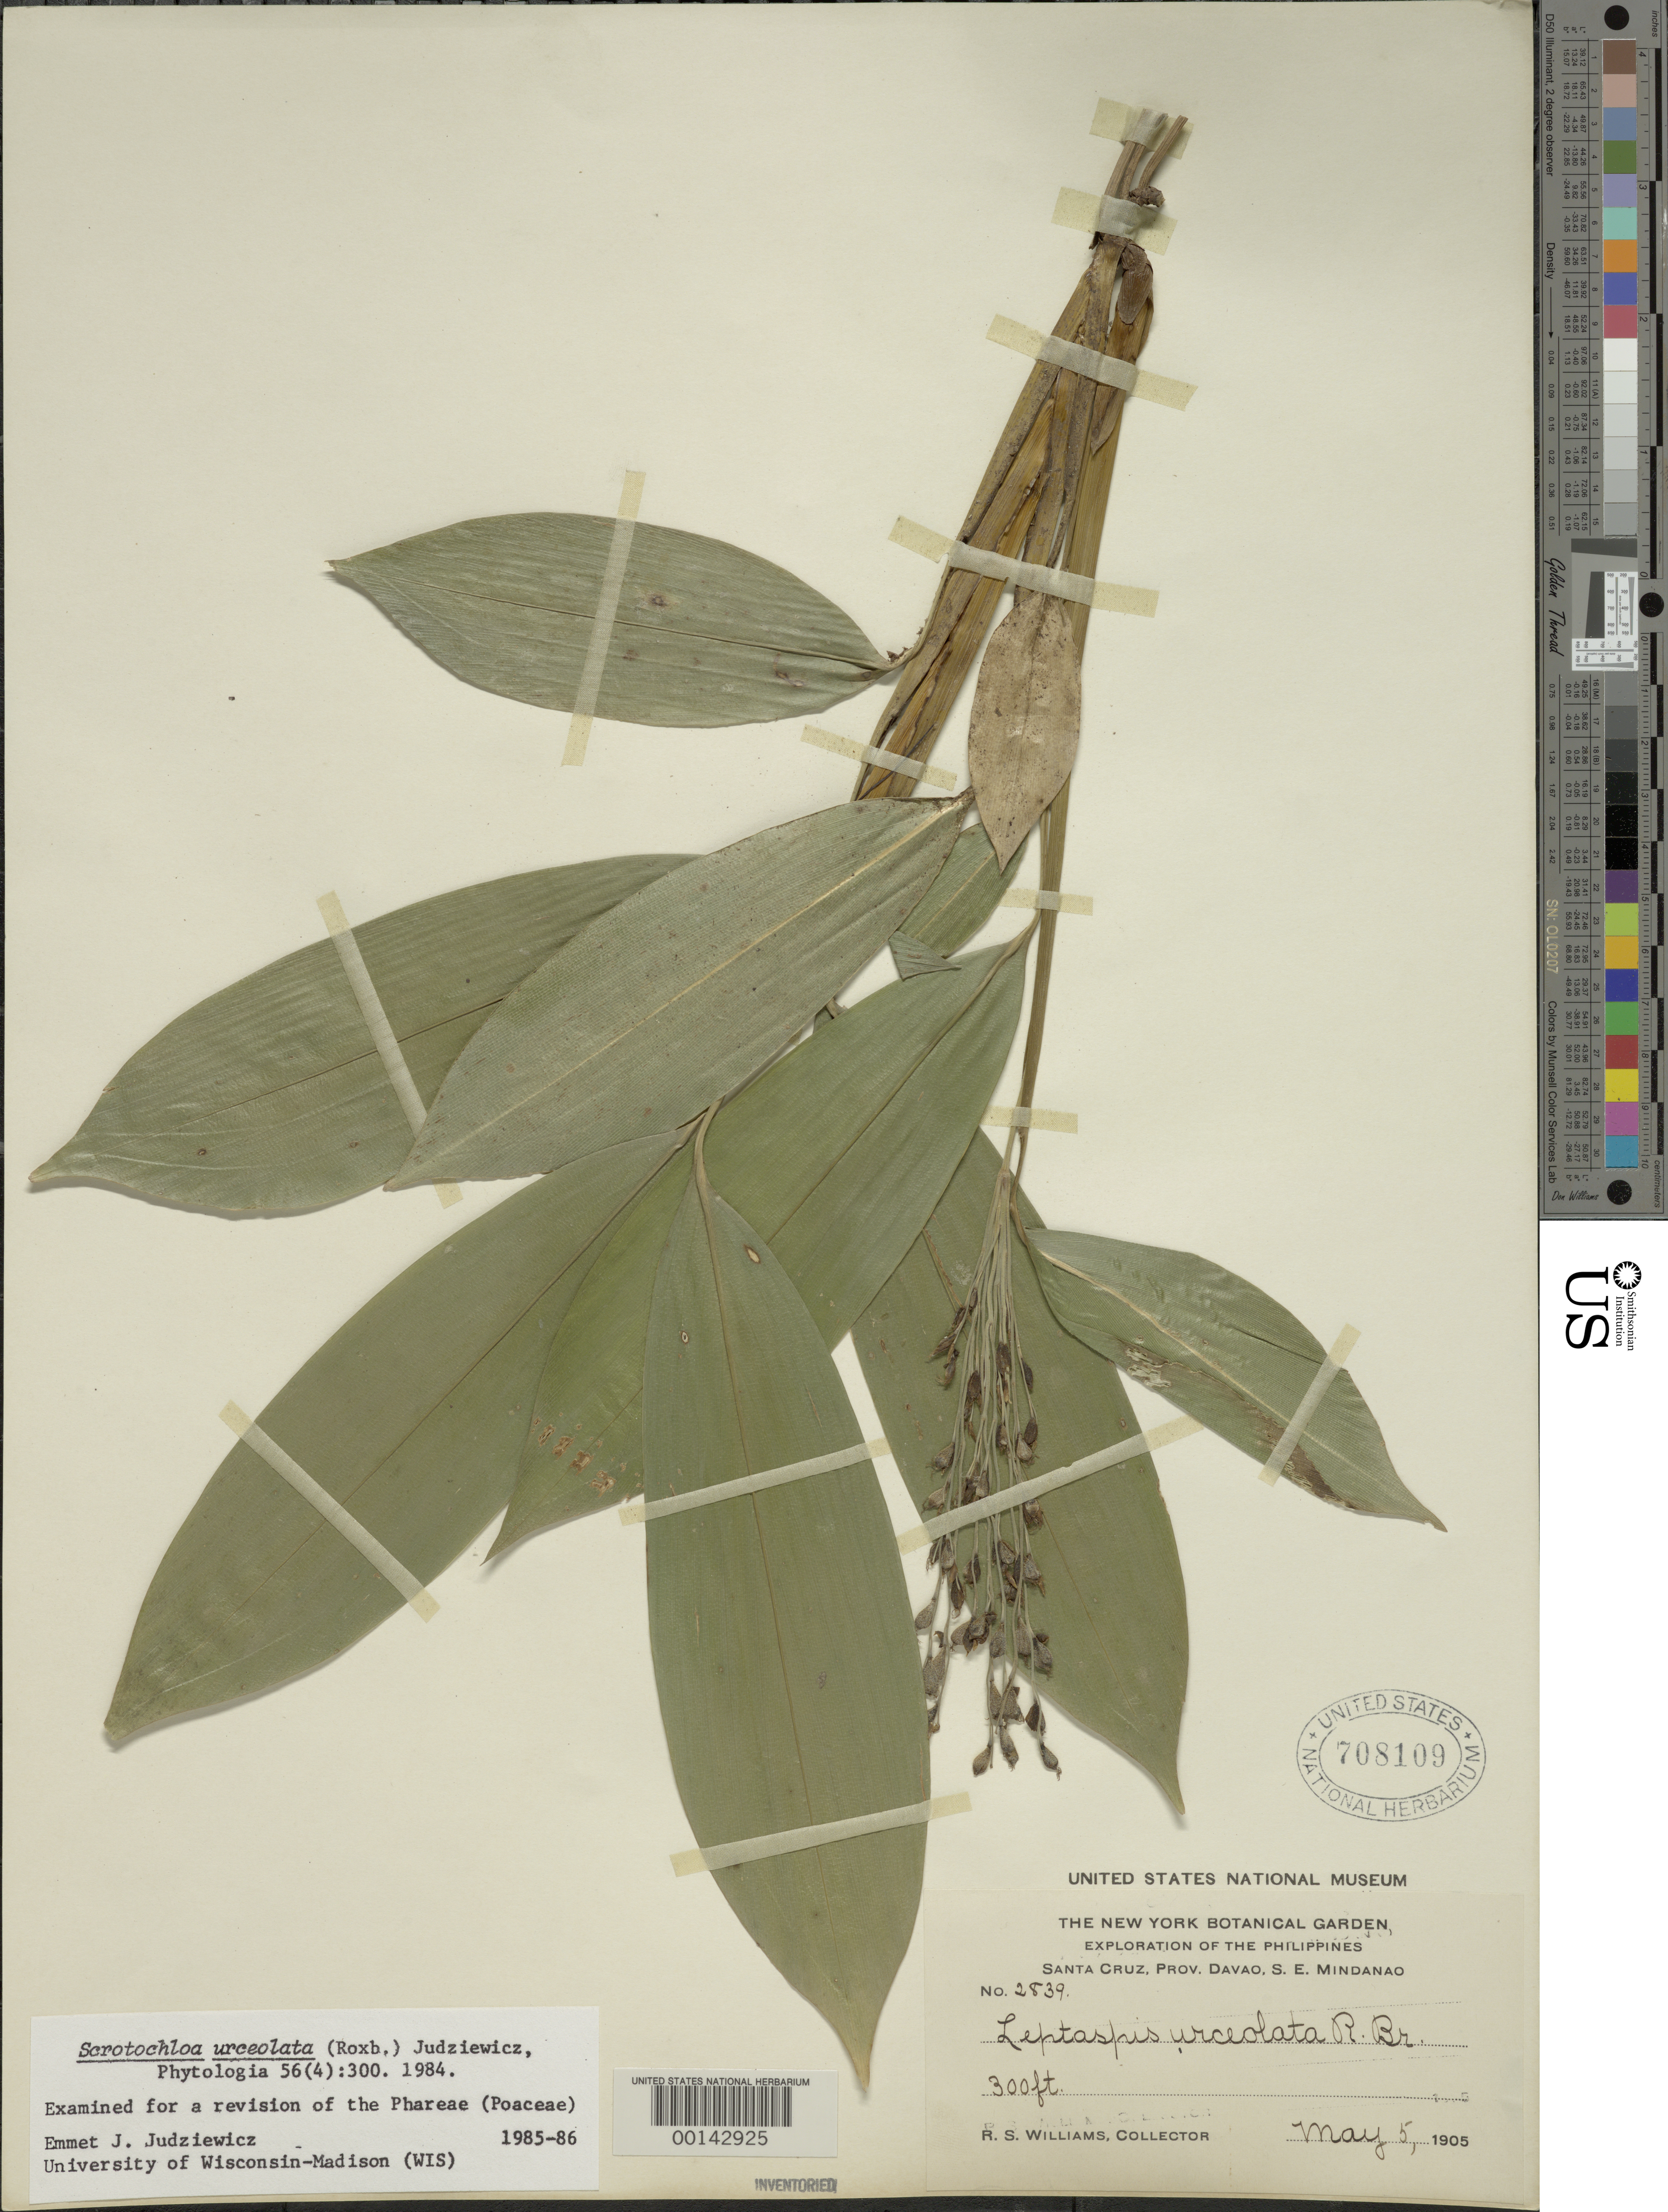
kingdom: Plantae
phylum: Tracheophyta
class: Liliopsida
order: Poales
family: Poaceae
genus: Scrotochloa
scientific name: Scrotochloa urceolata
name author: (Roxb.) Judz.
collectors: R. S. Williams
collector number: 2839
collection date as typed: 05 May 1905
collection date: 1905-05-05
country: Philippines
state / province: Davao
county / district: Davao del Sur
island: Mindanao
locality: Santa cruz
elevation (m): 92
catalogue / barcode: US 708109